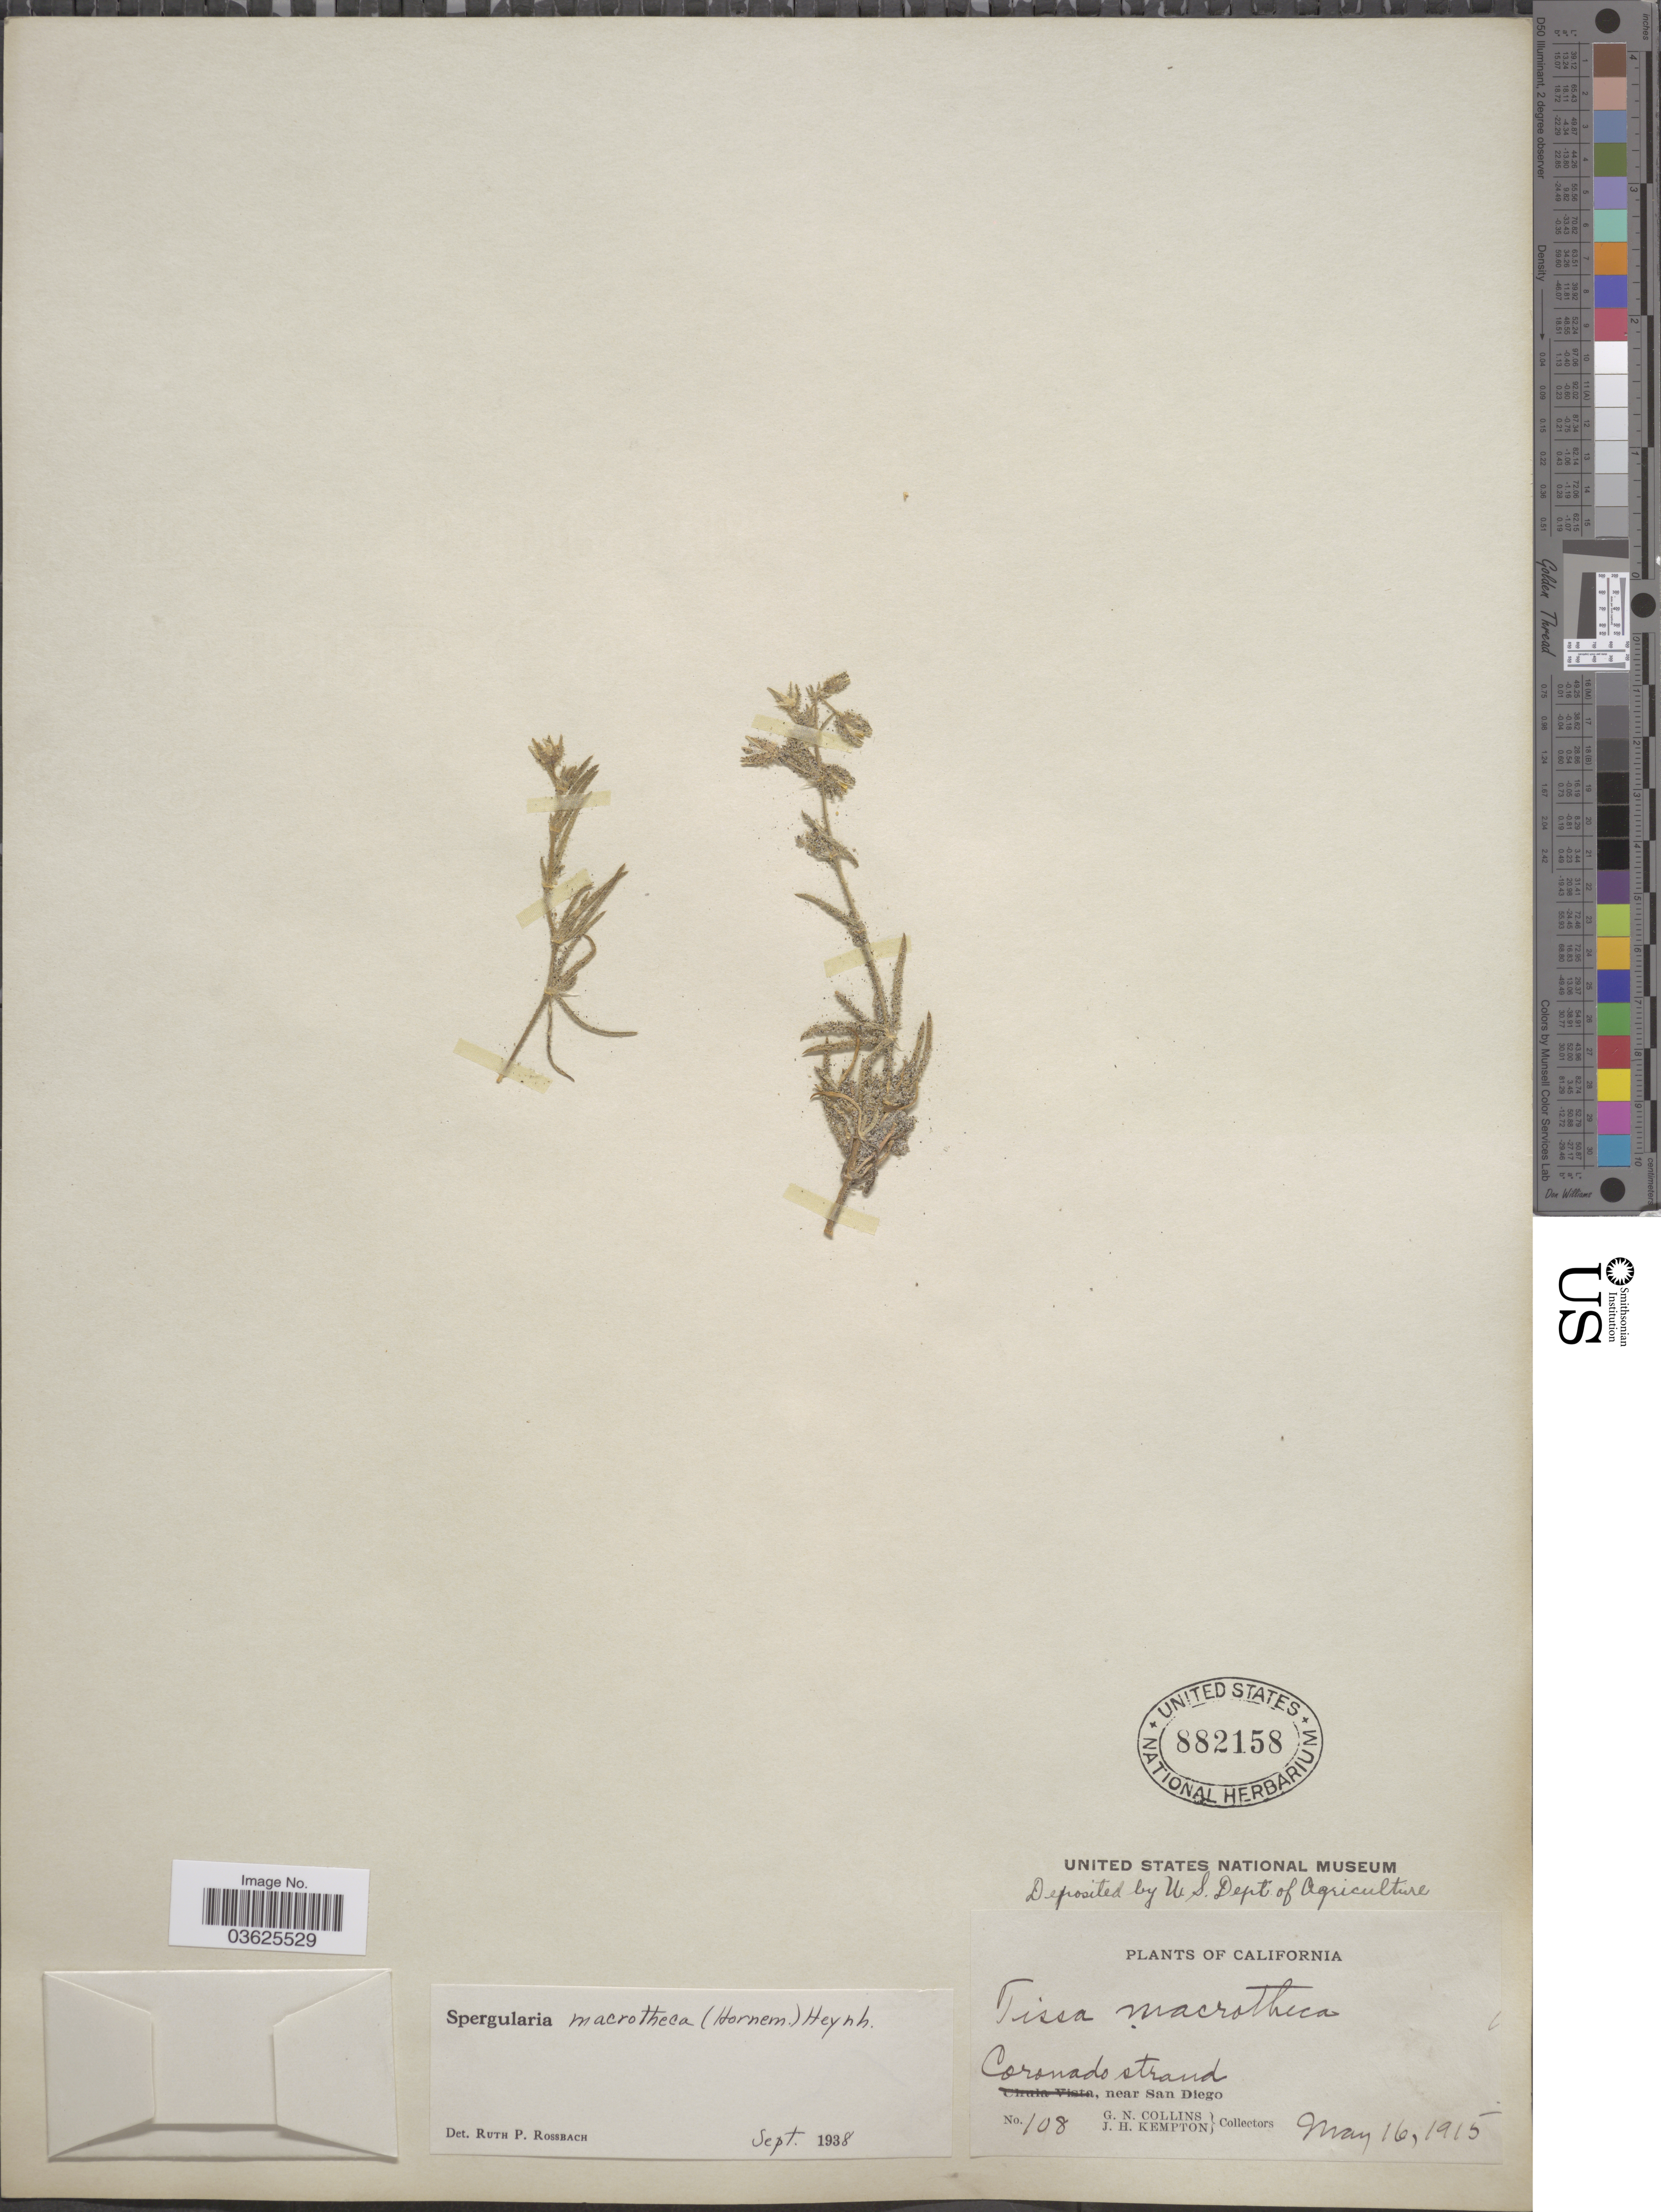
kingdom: Plantae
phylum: Tracheophyta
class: Magnoliopsida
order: Caryophyllales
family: Caryophyllaceae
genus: Spergularia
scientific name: Spergularia macrotheca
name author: (Hornem.) Heynh.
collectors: G. Collins & J. H. Kempton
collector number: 108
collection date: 1915-05-16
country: United States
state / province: California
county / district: San Diego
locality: Coronado strand, near San Diego.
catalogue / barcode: US 882158